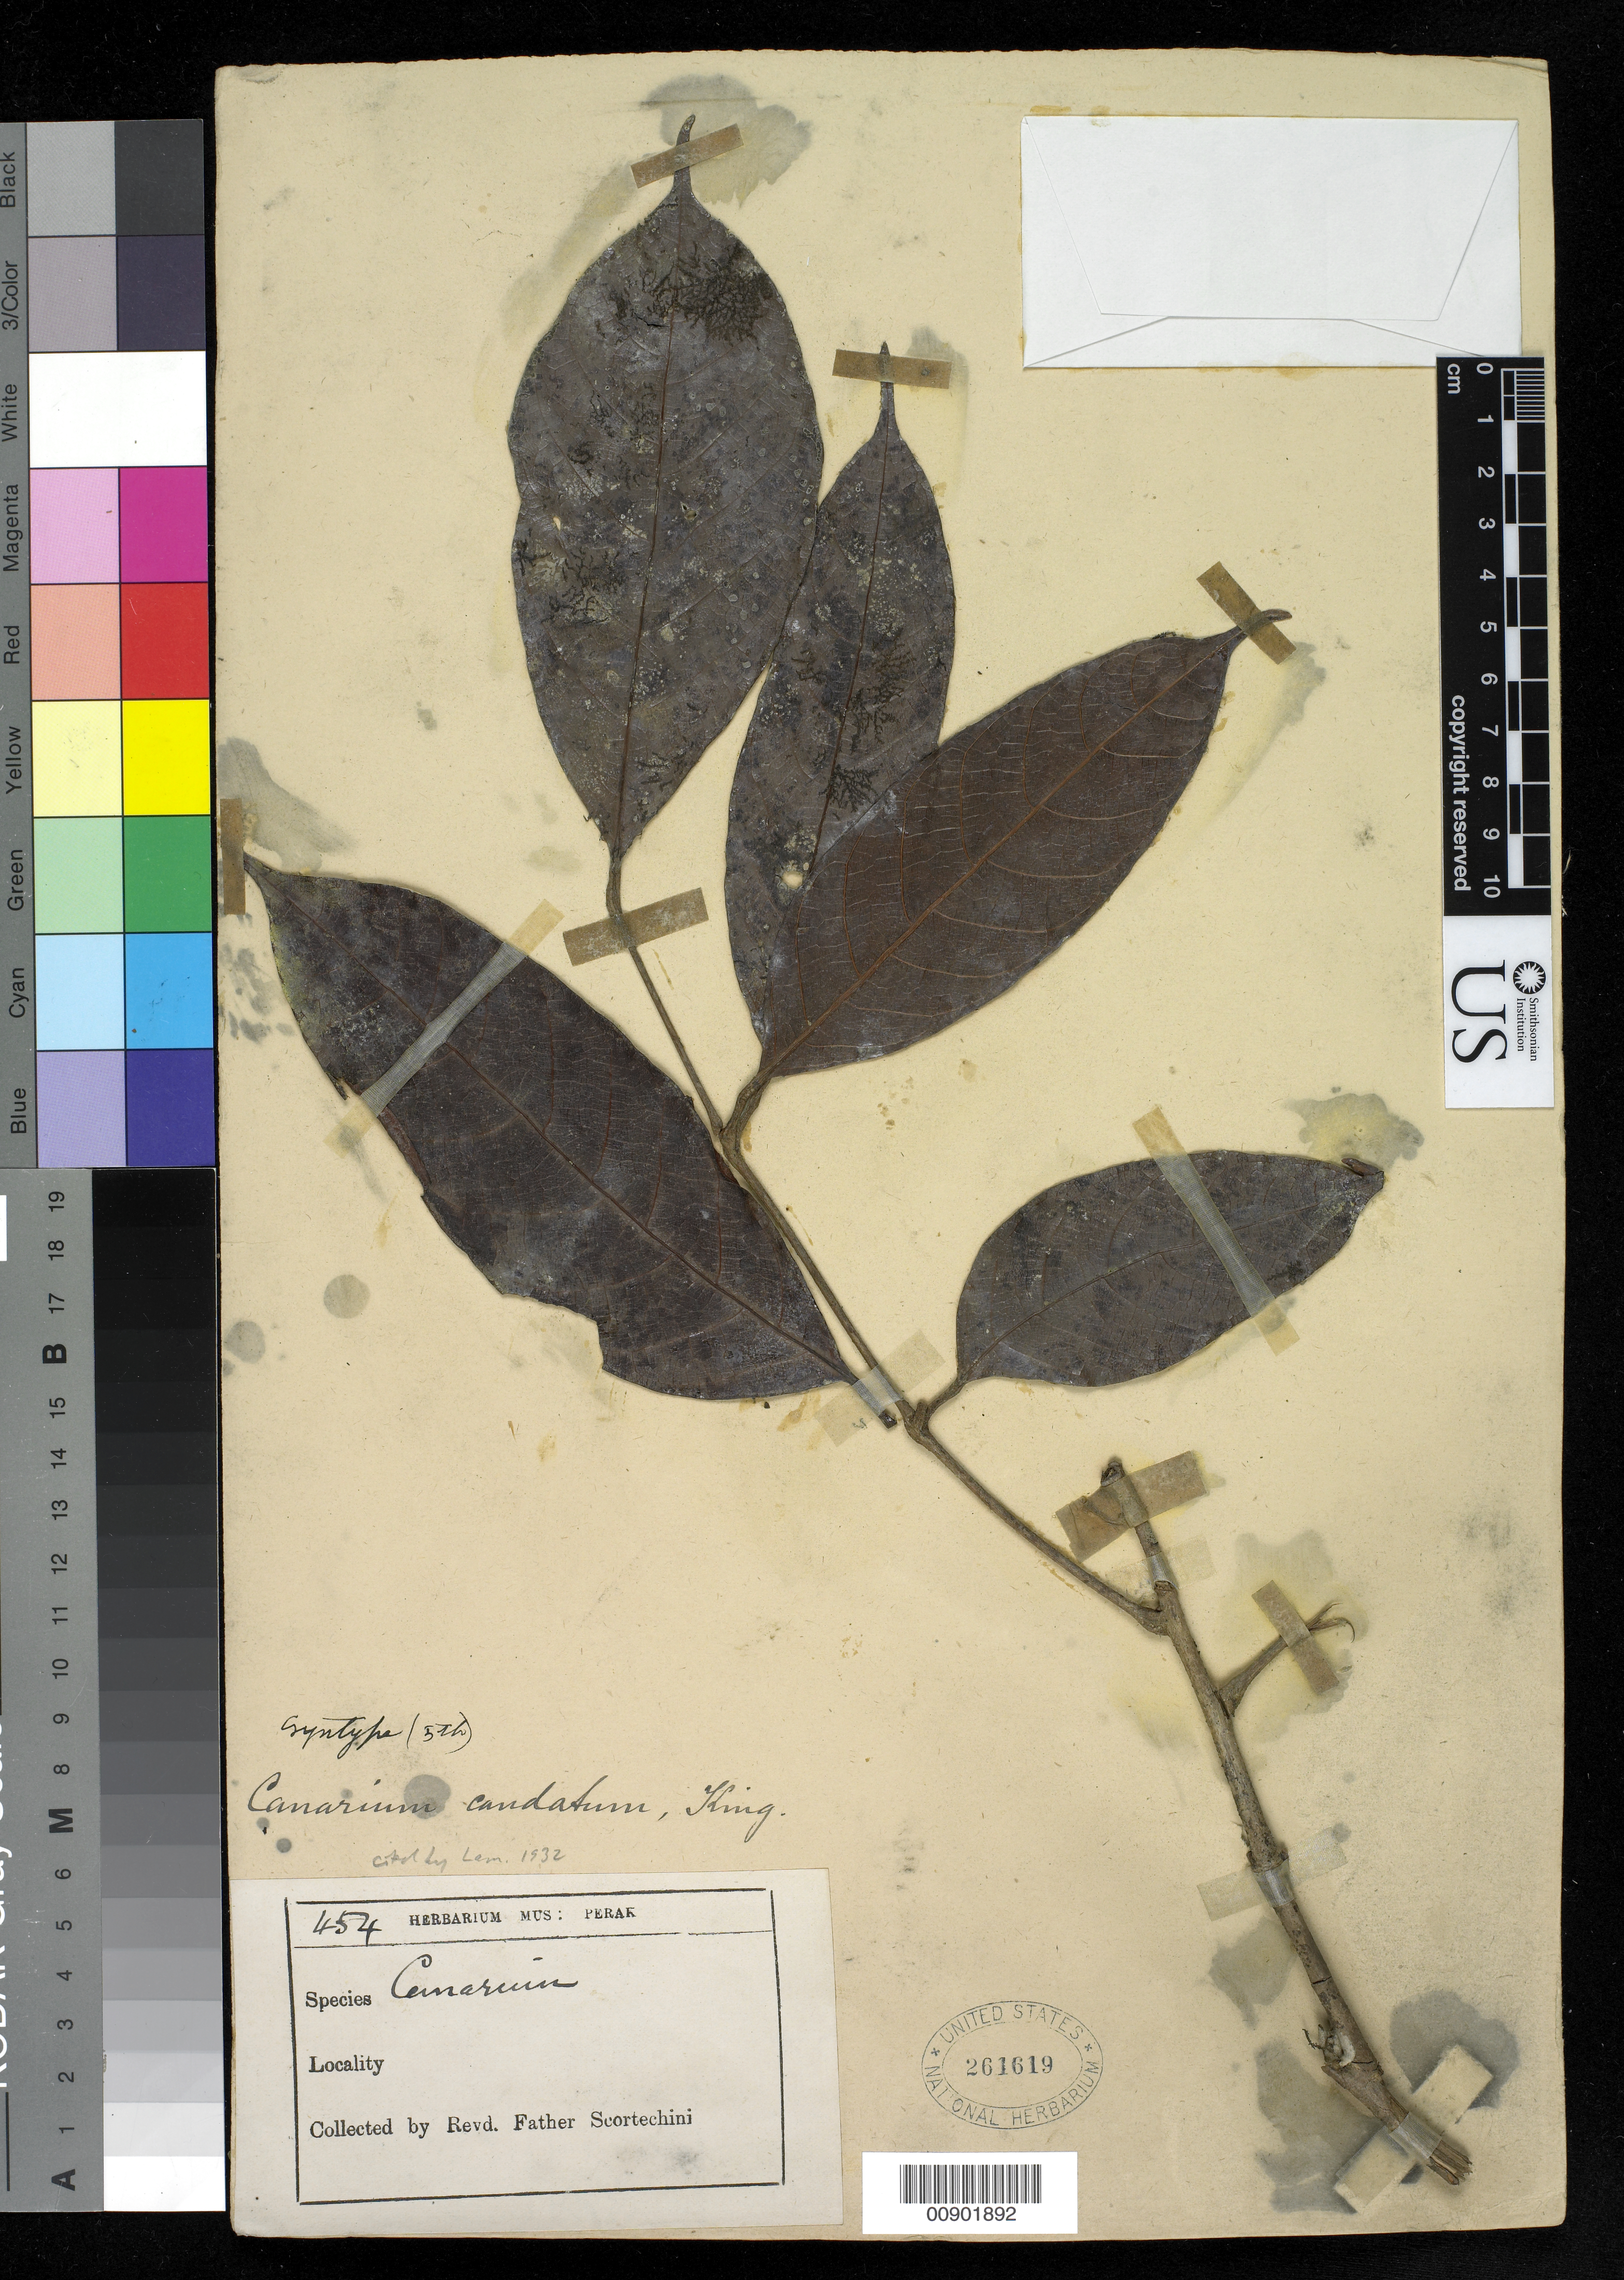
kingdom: Plantae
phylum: Tracheophyta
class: Magnoliopsida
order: Sapindales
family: Burseraceae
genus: Canarium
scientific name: Canarium caudatum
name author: King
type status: Syntype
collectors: B. Scortechini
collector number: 454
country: Malaysia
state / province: Perak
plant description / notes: Cited by Lam, Bull. Jard. Bot. Buitenz. ser. 3, 12: 444.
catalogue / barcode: US 261619